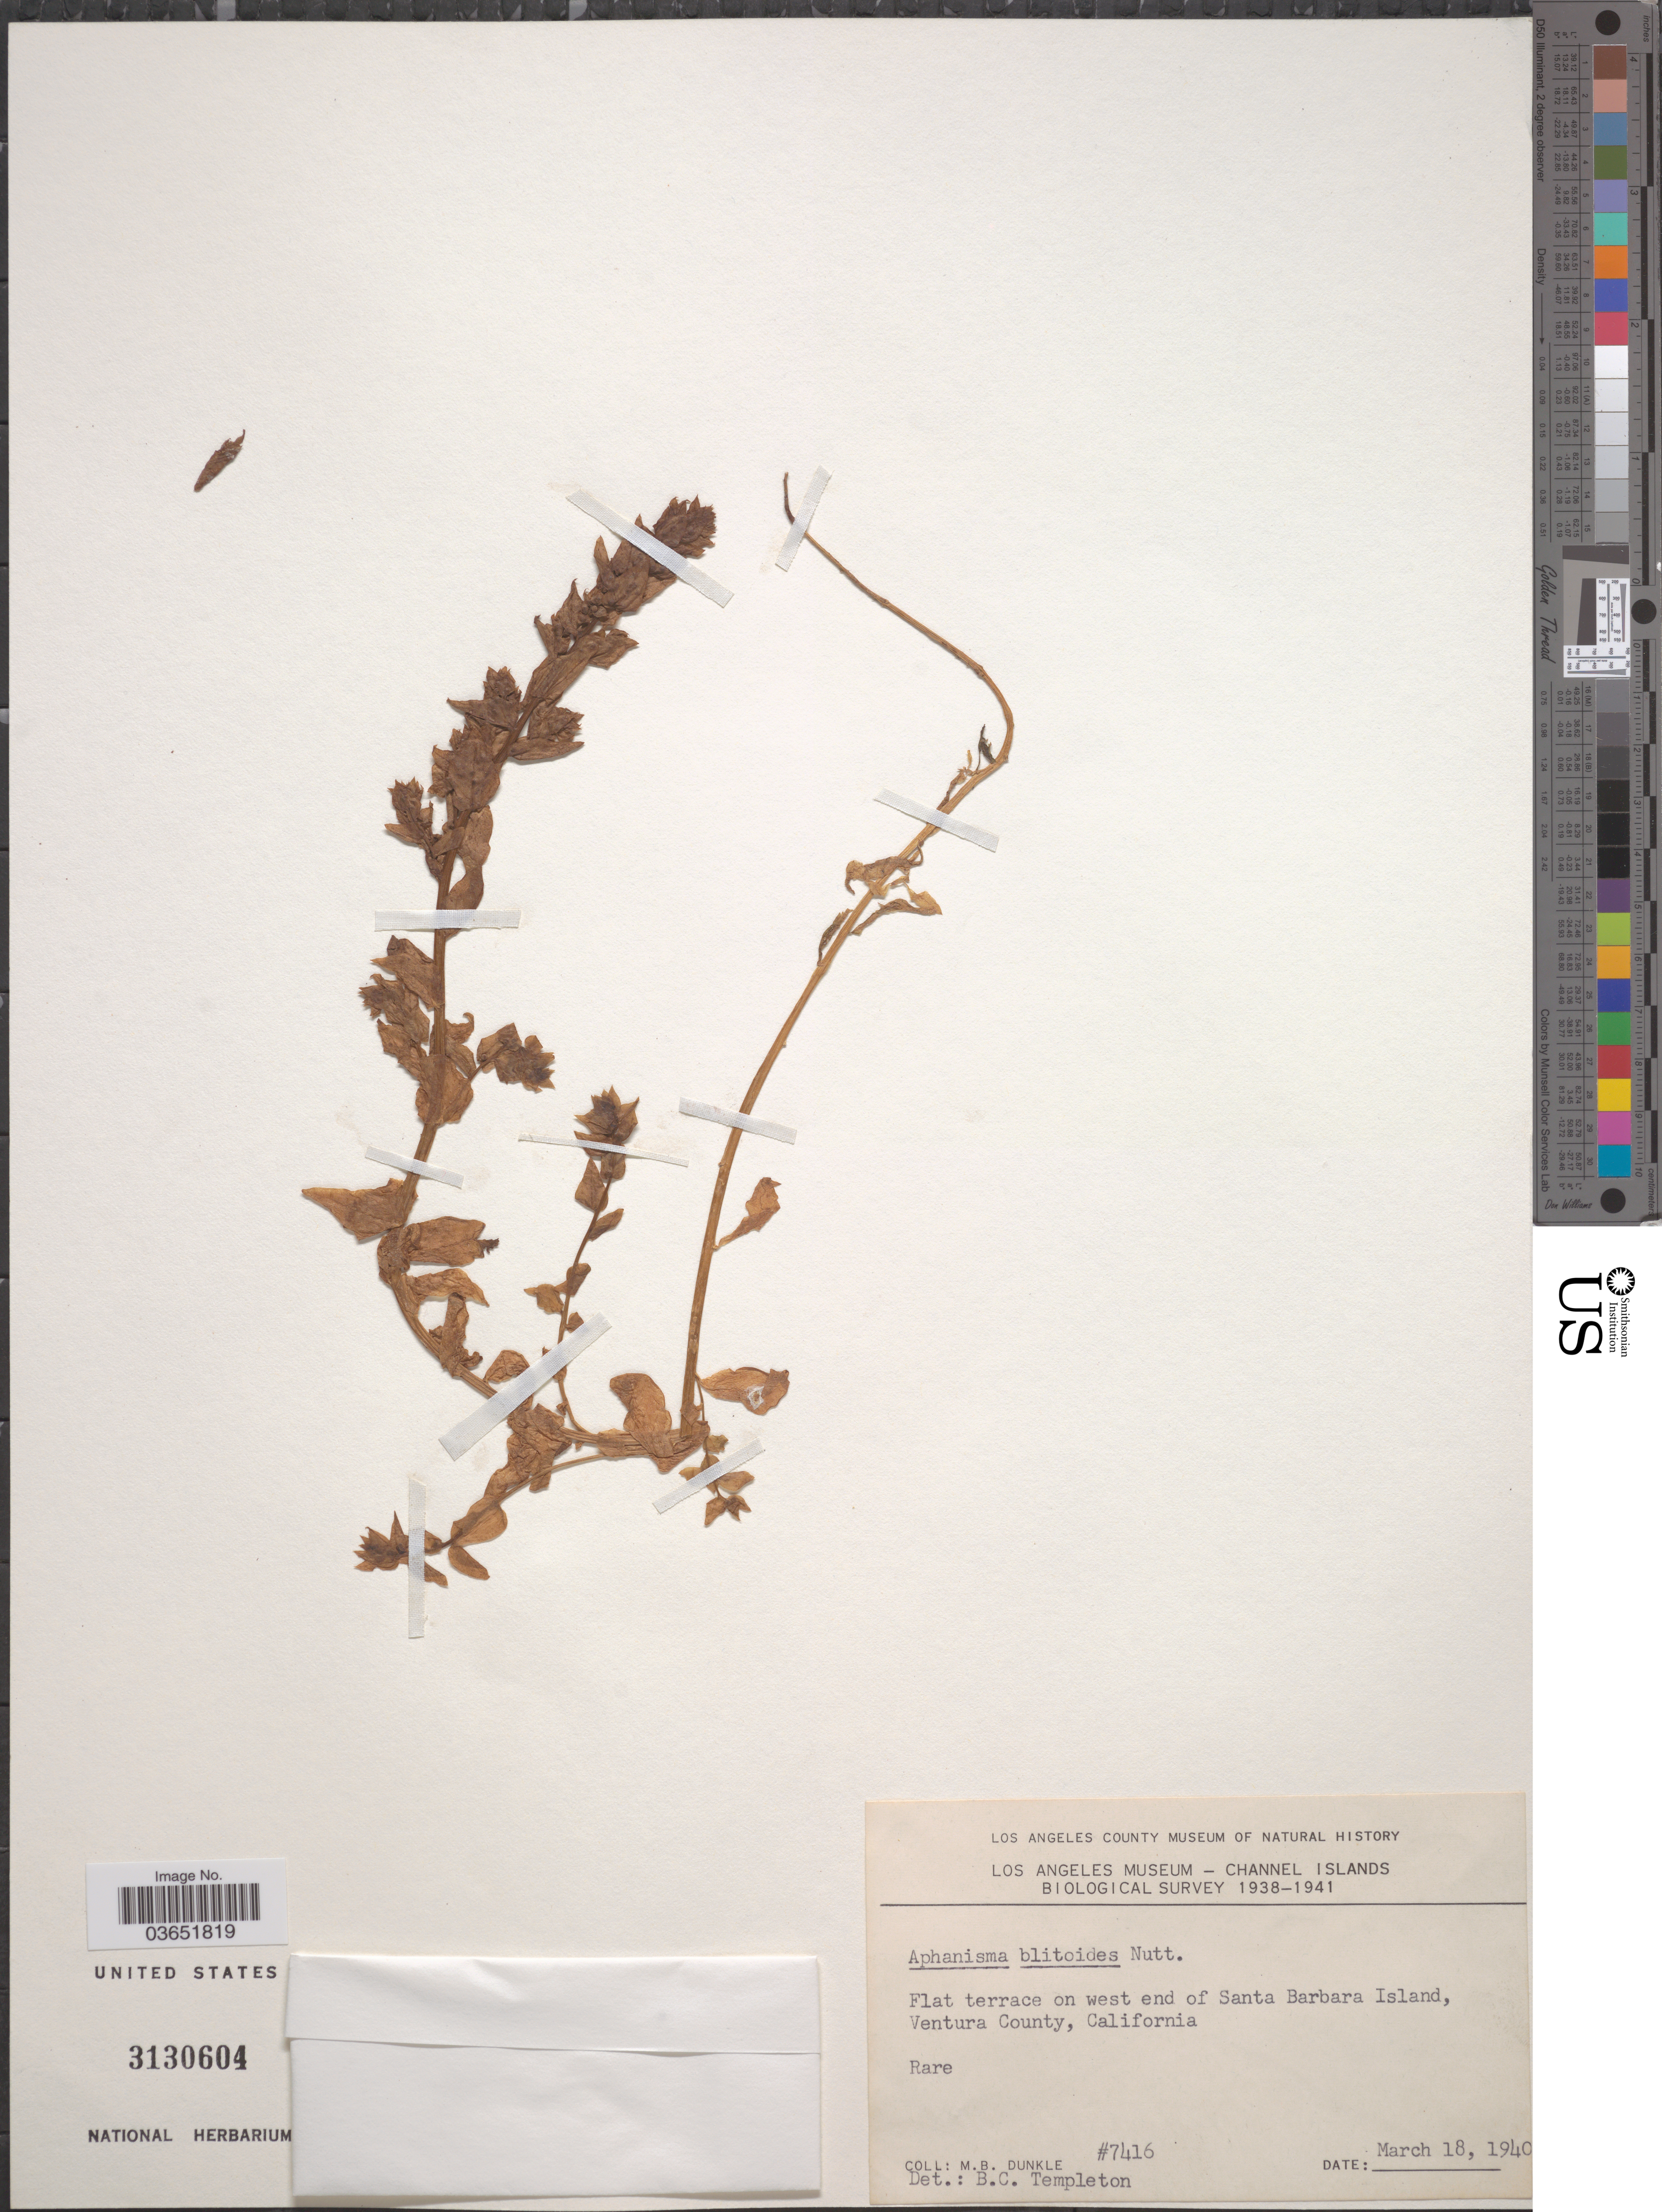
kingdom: Plantae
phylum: Tracheophyta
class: Magnoliopsida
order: Caryophyllales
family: Amaranthaceae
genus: Aphanisma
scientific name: Aphanisma blitoides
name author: Nutt. ex Moq.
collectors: M. Dunkle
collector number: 7416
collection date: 1940-03-18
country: United States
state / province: California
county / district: Ventura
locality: West end of Santa Barbara Island, Ventura County. Channel Islands [unsure placement]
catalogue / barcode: US 3130604